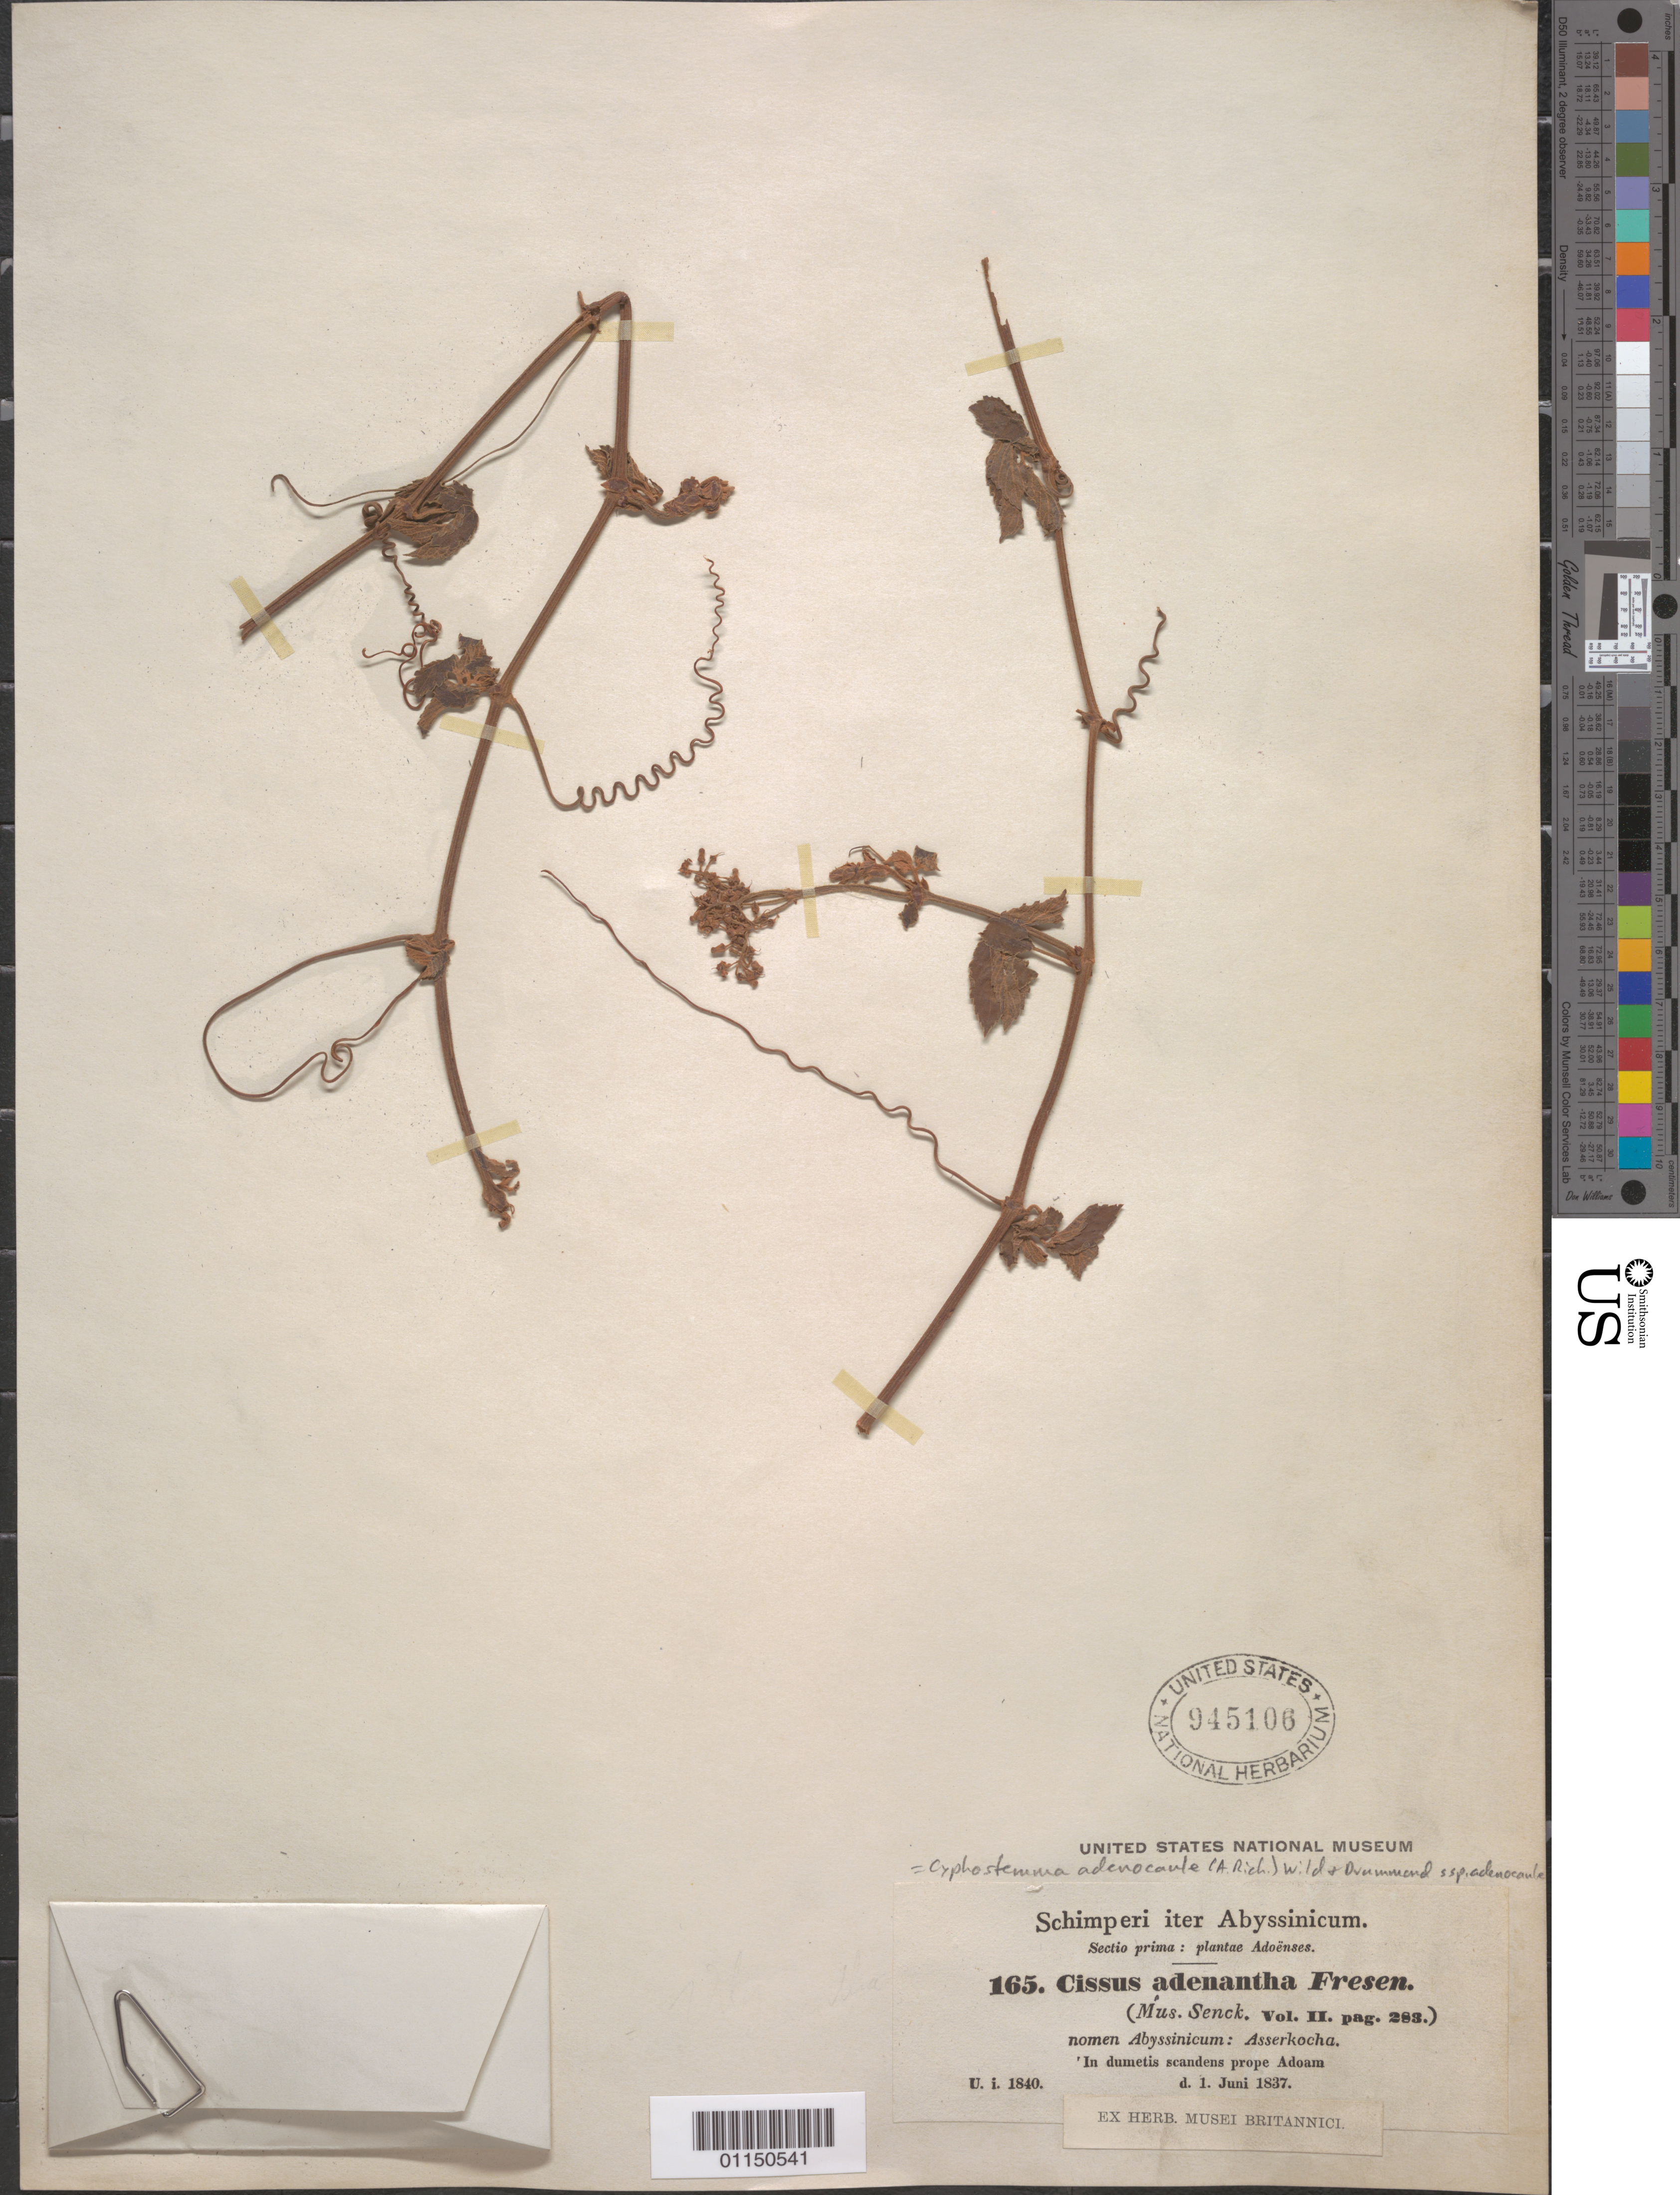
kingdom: Plantae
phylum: Tracheophyta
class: Magnoliopsida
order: Vitales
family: Vitaceae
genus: Cyphostemma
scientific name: Cyphostemma adenocaule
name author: (Steud. ex A. Rich.) Desc. ex Wild & R.B. Drumm.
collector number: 165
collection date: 1837-06-01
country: Ethiopia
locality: In dumetis scandens prope Adoam.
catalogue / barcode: US 945106